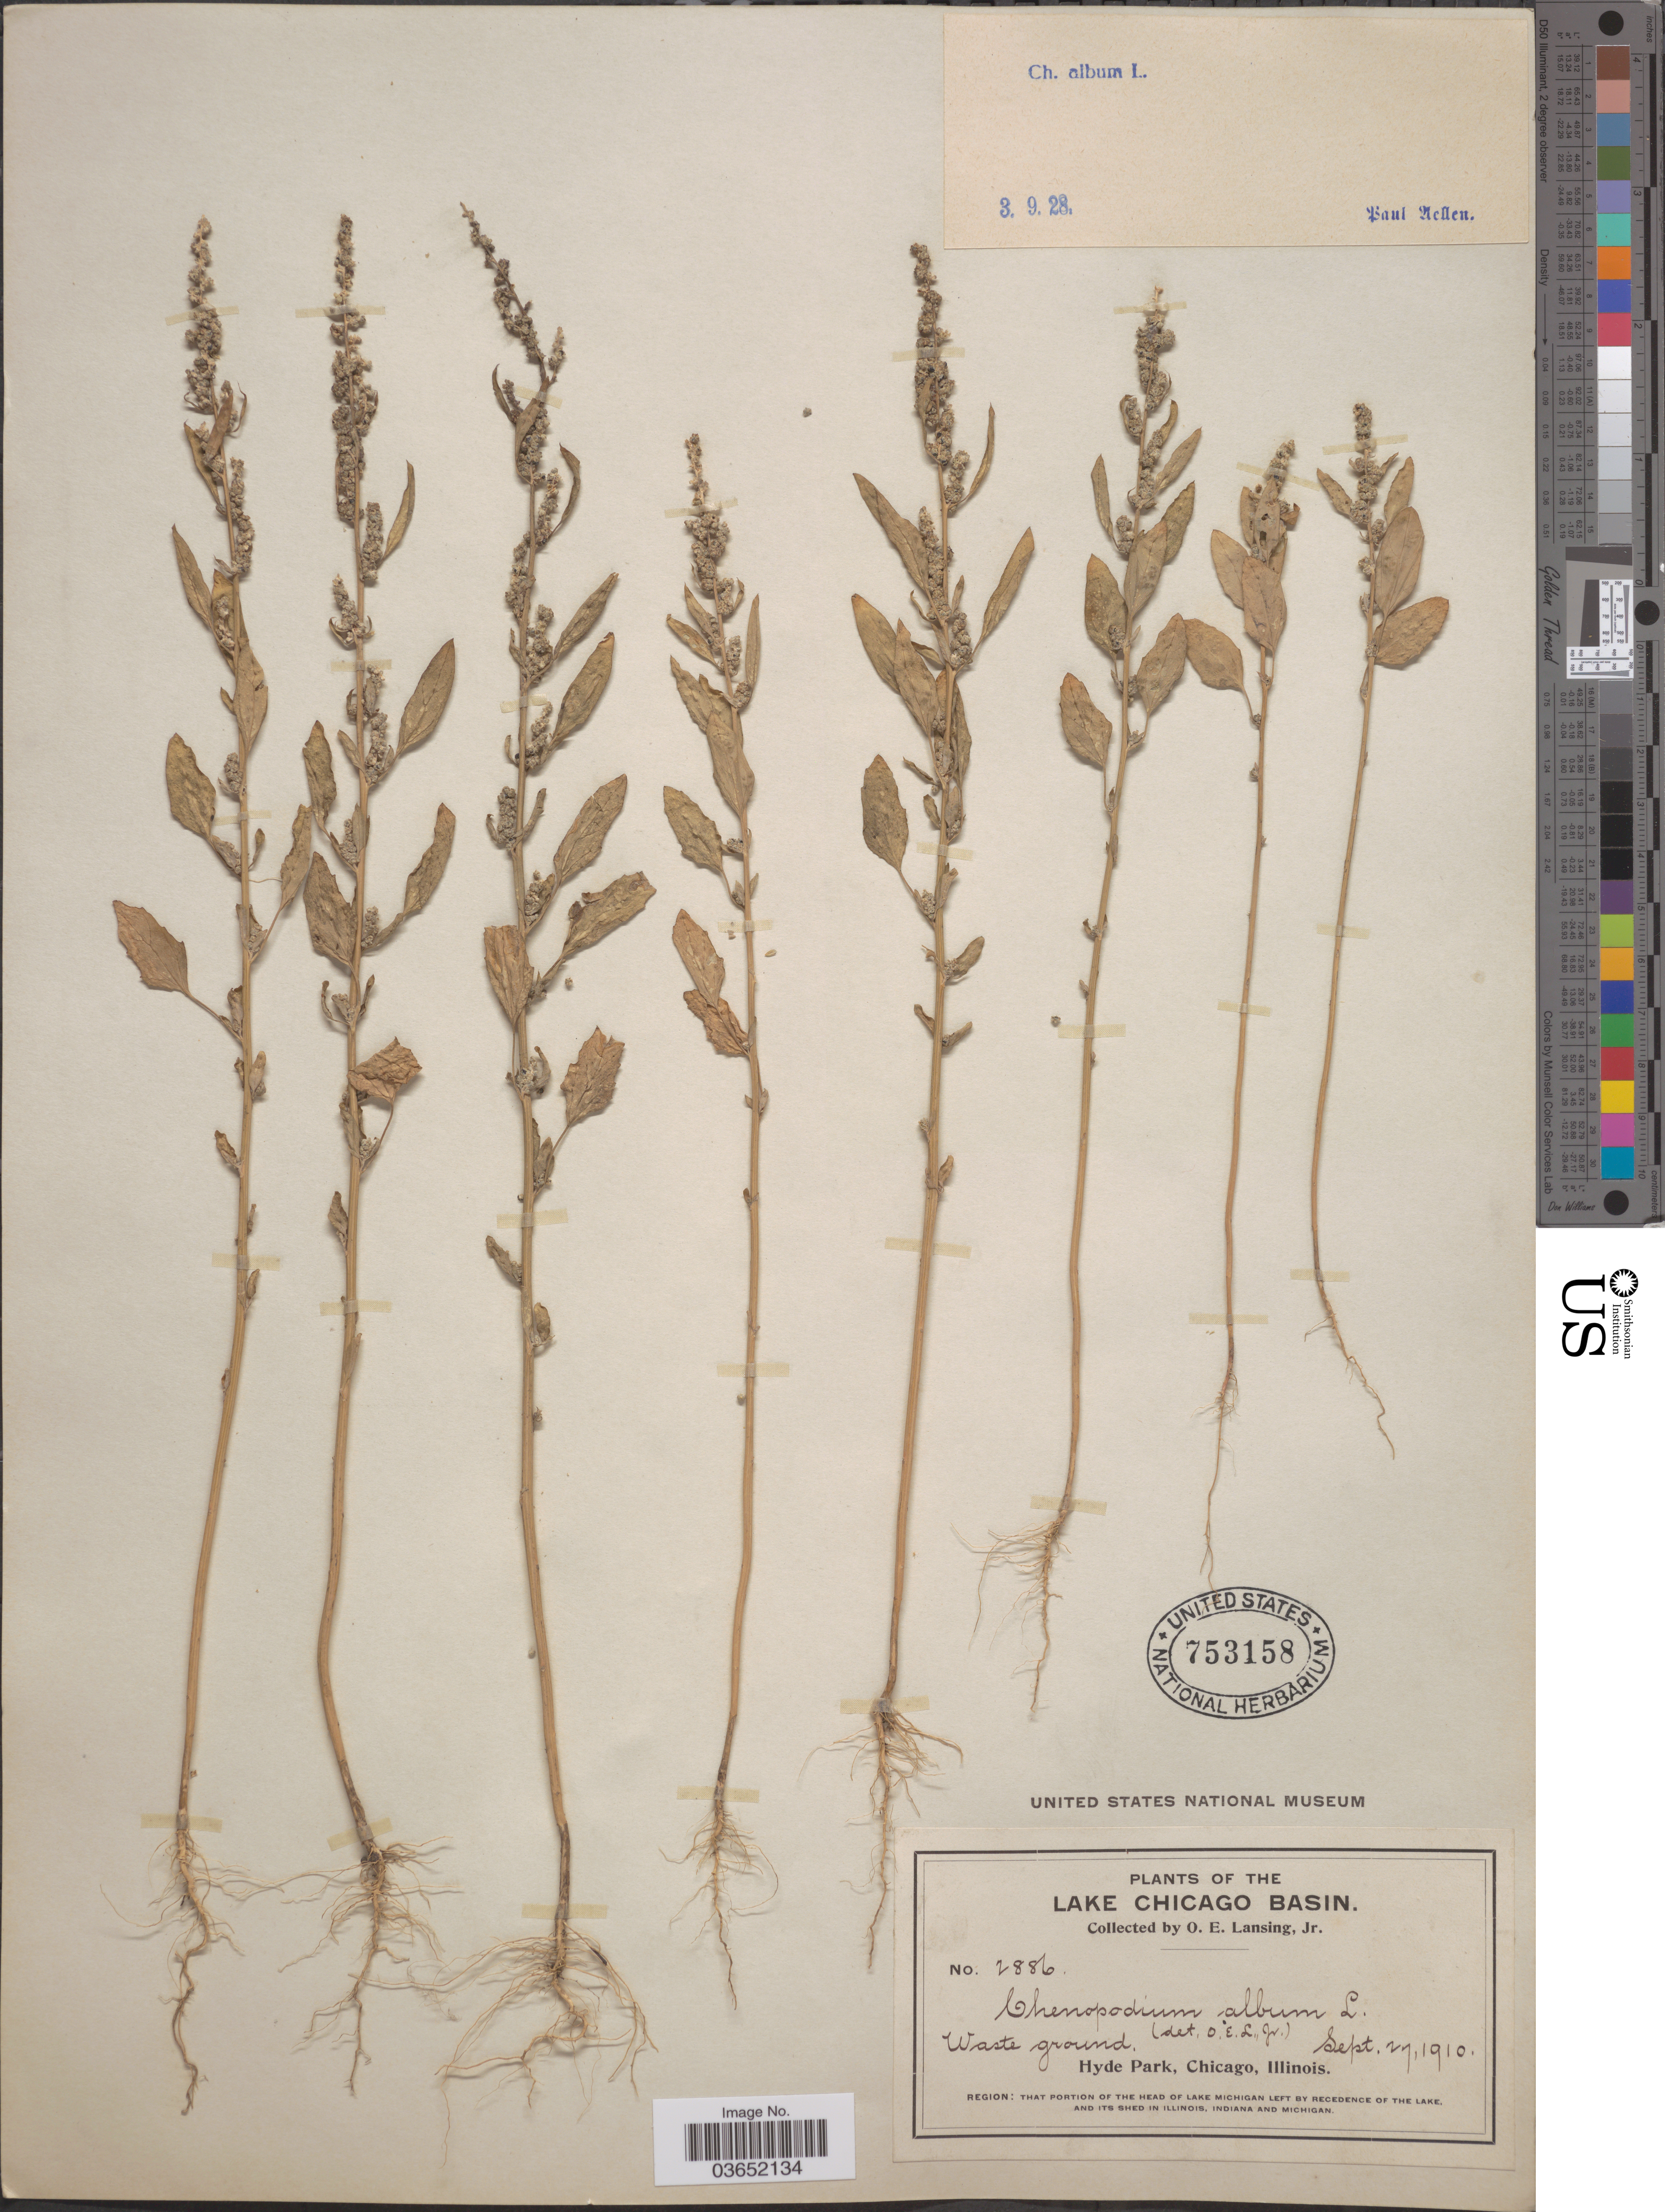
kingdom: Plantae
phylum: Tracheophyta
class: Magnoliopsida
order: Caryophyllales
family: Amaranthaceae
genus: Chenopodium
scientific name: Chenopodium album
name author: L.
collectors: O. Lansing Jr.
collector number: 2886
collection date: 1910-09-27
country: United States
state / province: Illinois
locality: Lake Chicago Basin. Hyde Park, Chicago.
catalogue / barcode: US 753158